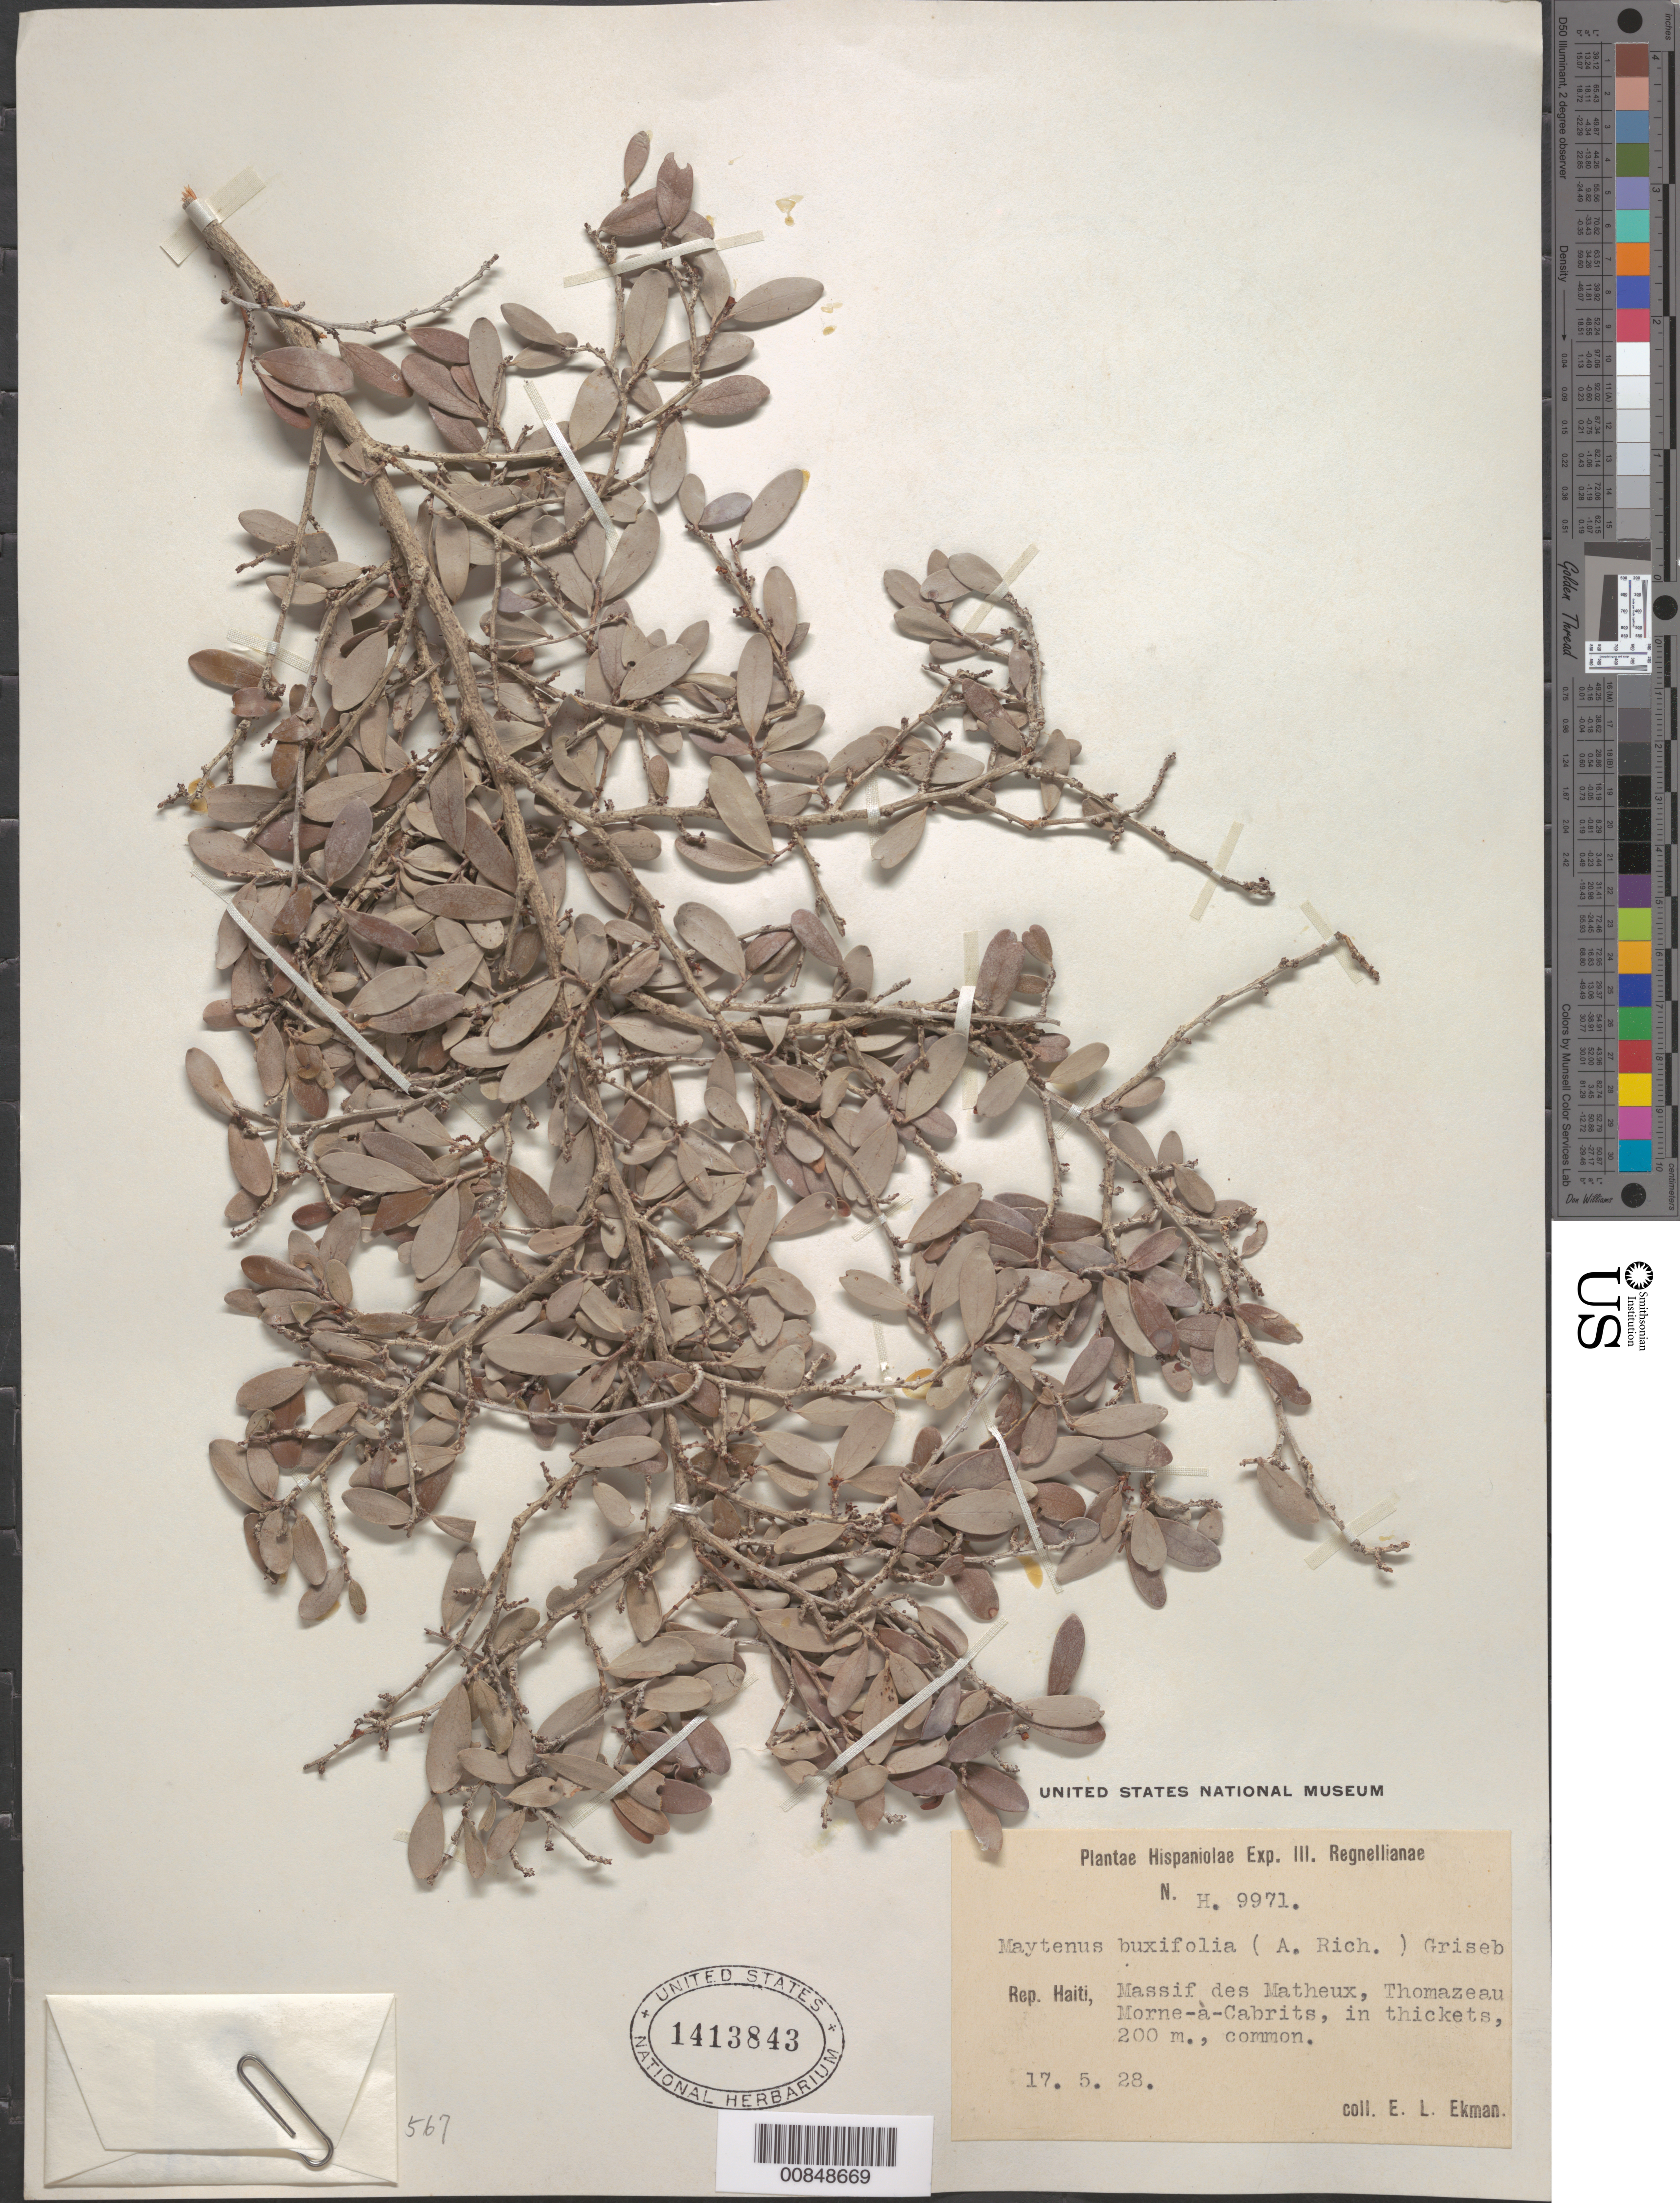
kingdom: Plantae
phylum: Tracheophyta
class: Magnoliopsida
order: Celastrales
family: Celastraceae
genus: Maytenus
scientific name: Maytenus buxifolia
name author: (A. Rich.) Griseb.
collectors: E. L. Ekman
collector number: H 9971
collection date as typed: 17 May 1928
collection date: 1928-05-17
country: Haiti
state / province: Ouest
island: Hispaniola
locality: Massif des Matheux, Thomazeau Morne-à-Cabrits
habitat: In thickets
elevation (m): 200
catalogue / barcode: US 1413843